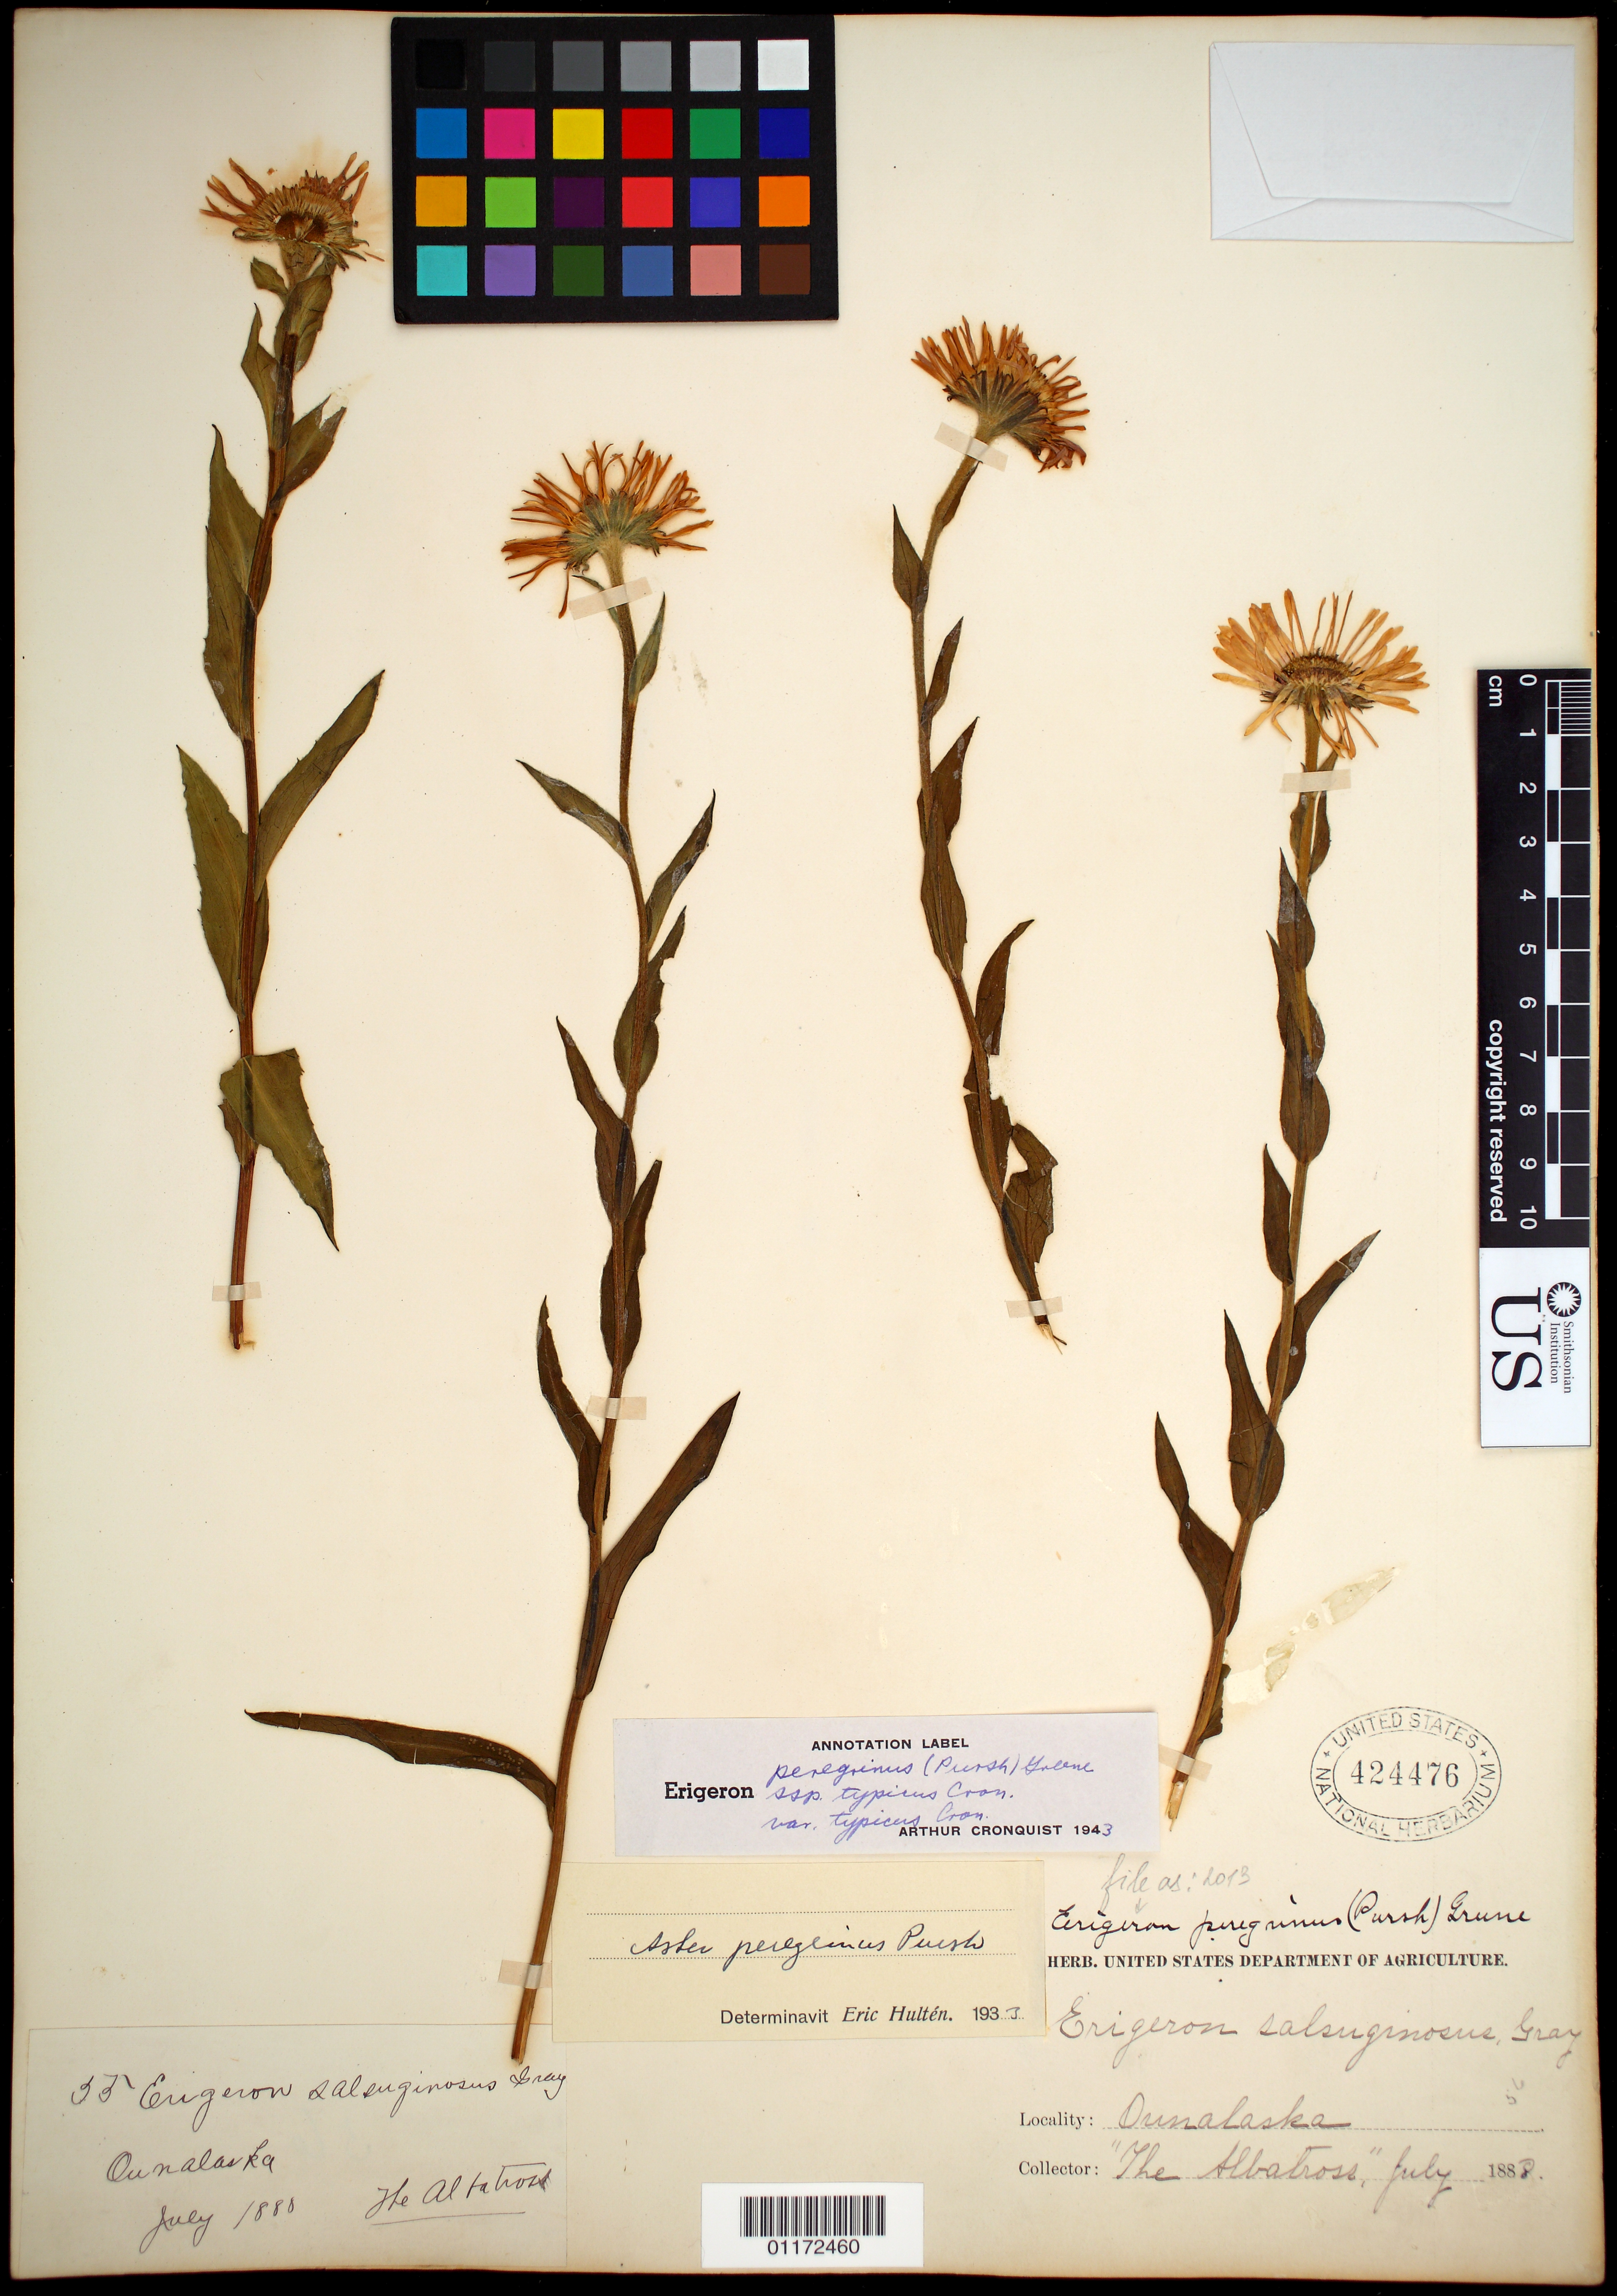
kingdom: Plantae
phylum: Tracheophyta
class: Magnoliopsida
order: Asterales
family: Asteraceae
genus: Erigeron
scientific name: Erigeron peregrinus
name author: (Banks ex Pursh) Greene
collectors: "The Albatross"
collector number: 55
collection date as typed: --Jul 1888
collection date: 1888-07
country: United States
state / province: Alaska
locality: Unalaska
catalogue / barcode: US 424476